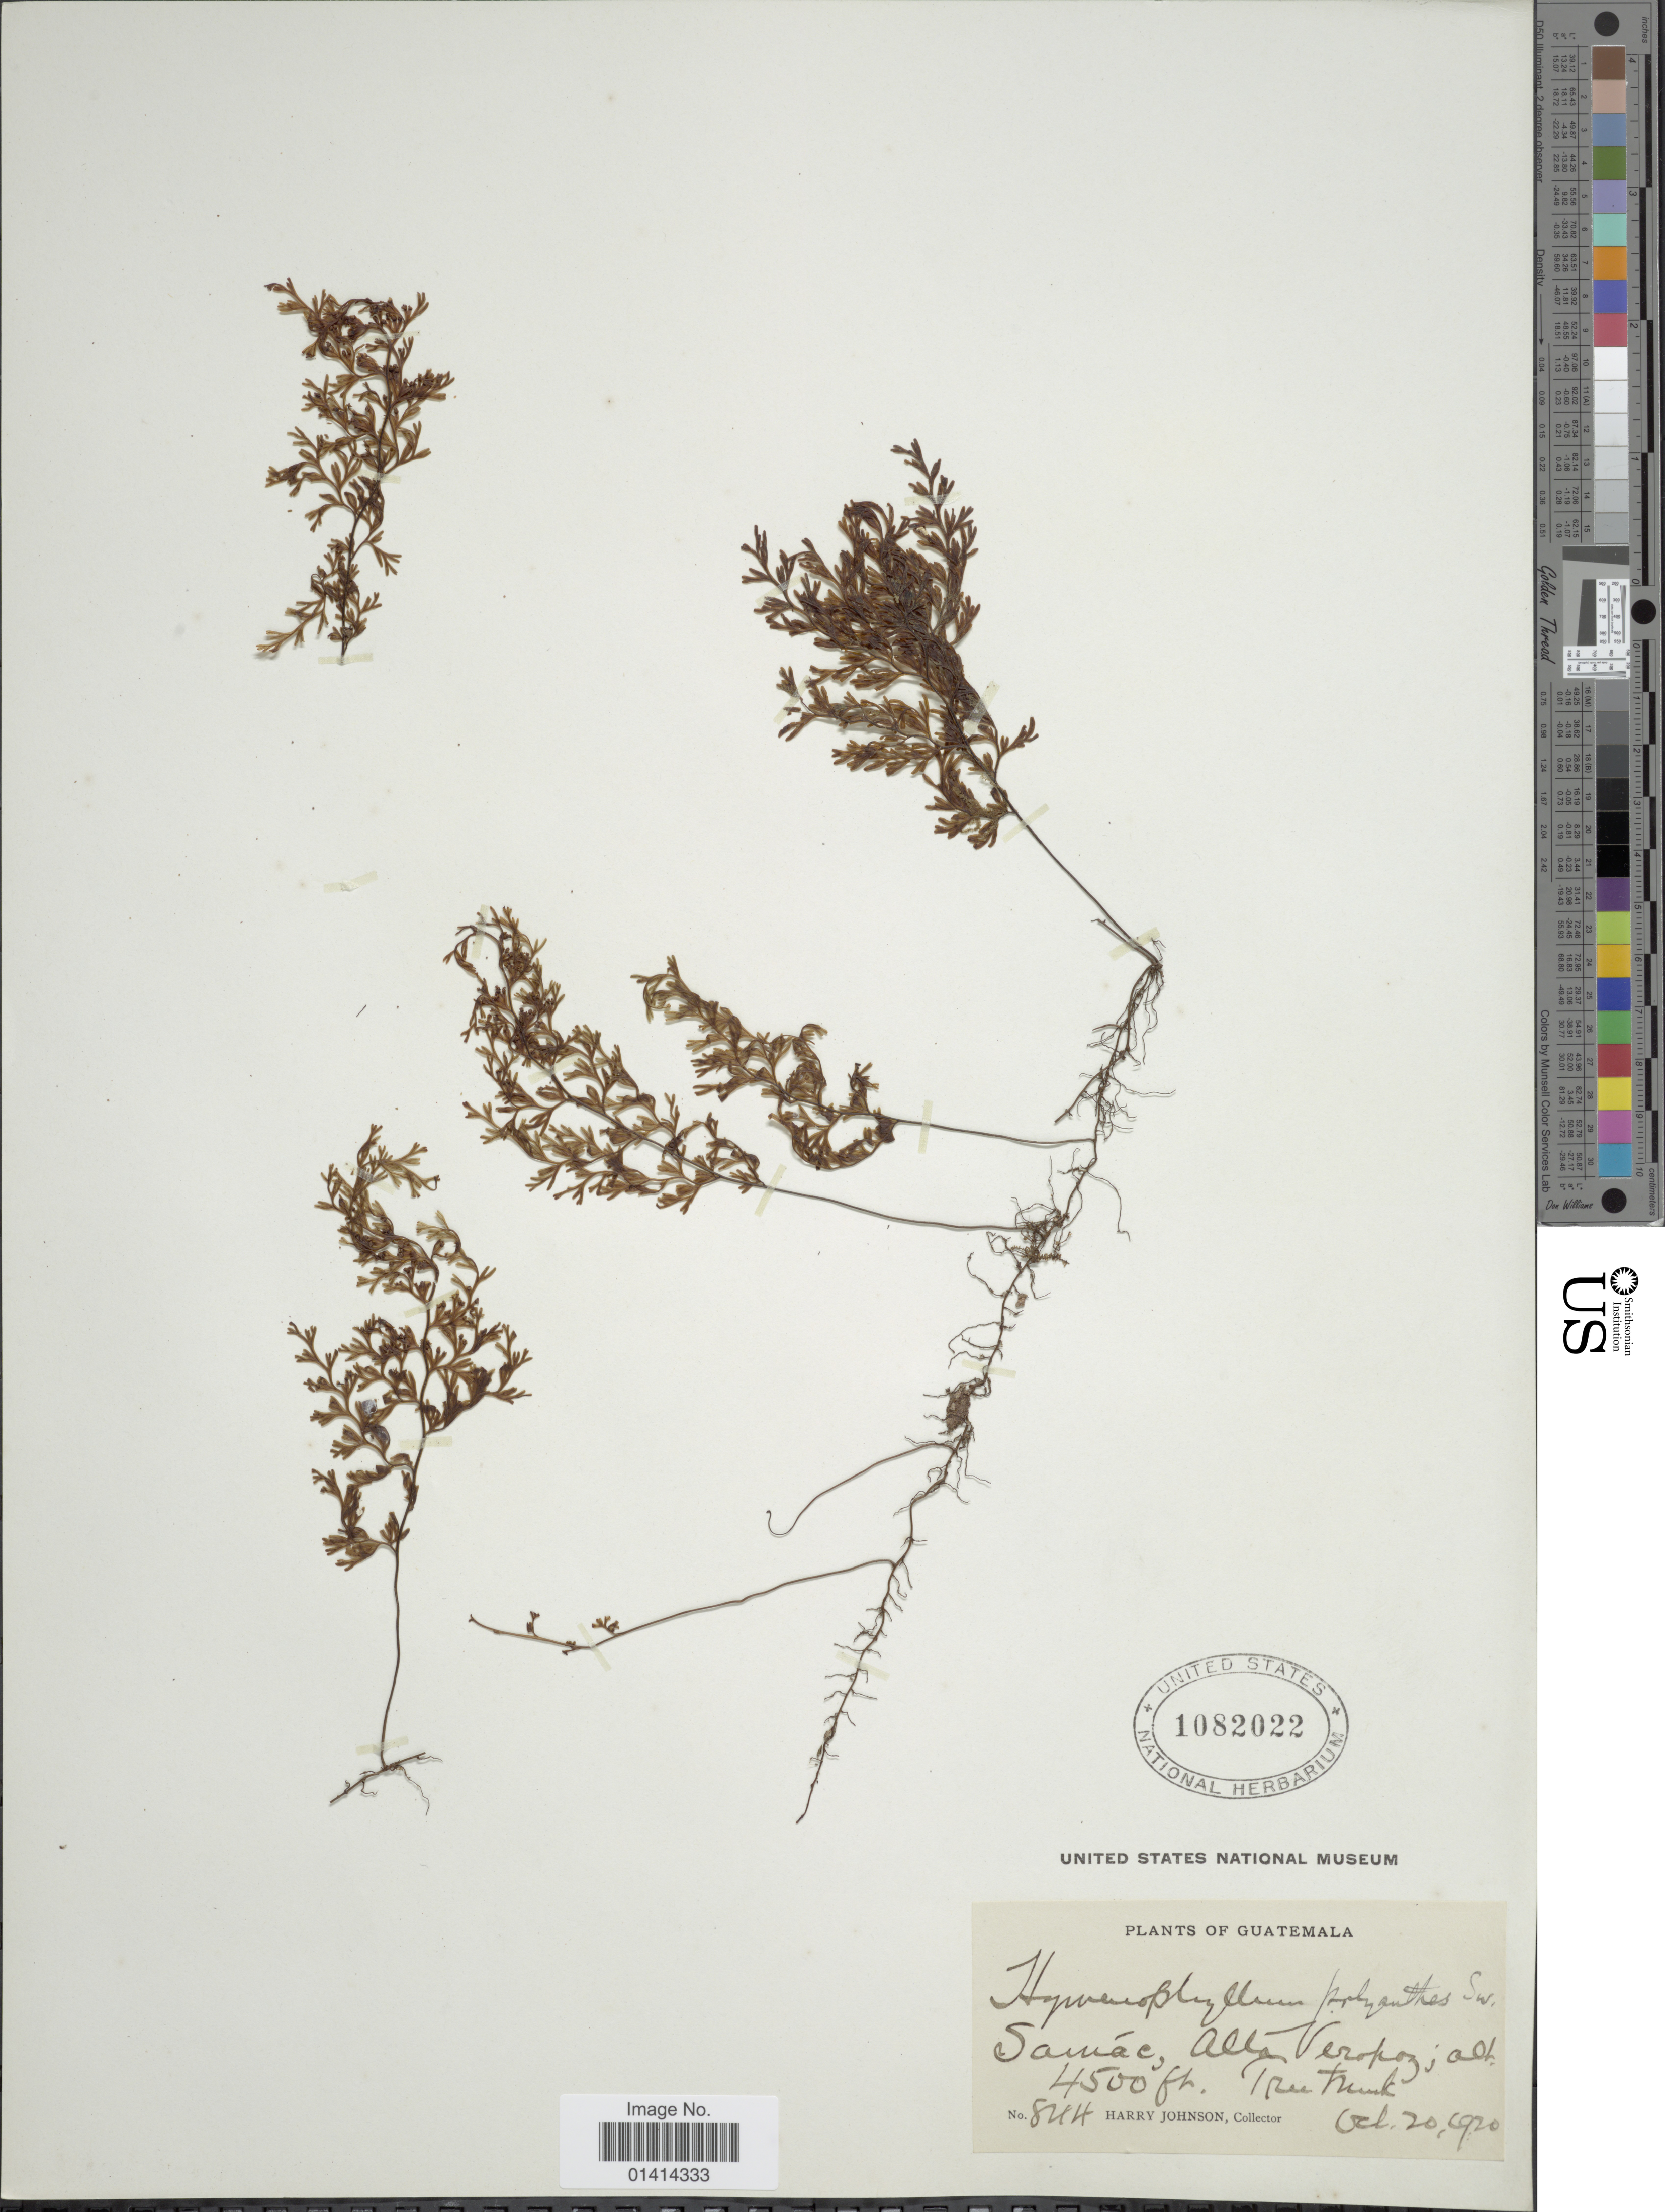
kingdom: Plantae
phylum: Tracheophyta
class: Polypodiopsida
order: Hymenophyllales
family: Hymenophyllaceae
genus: Hymenophyllum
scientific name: Hymenophyllum polyanthos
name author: (Sw.) Sw.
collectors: H. Johnson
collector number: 844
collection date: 1920-10-20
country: Guatemala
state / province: Alta Verapaz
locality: Samac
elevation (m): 1372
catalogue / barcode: US 1082022